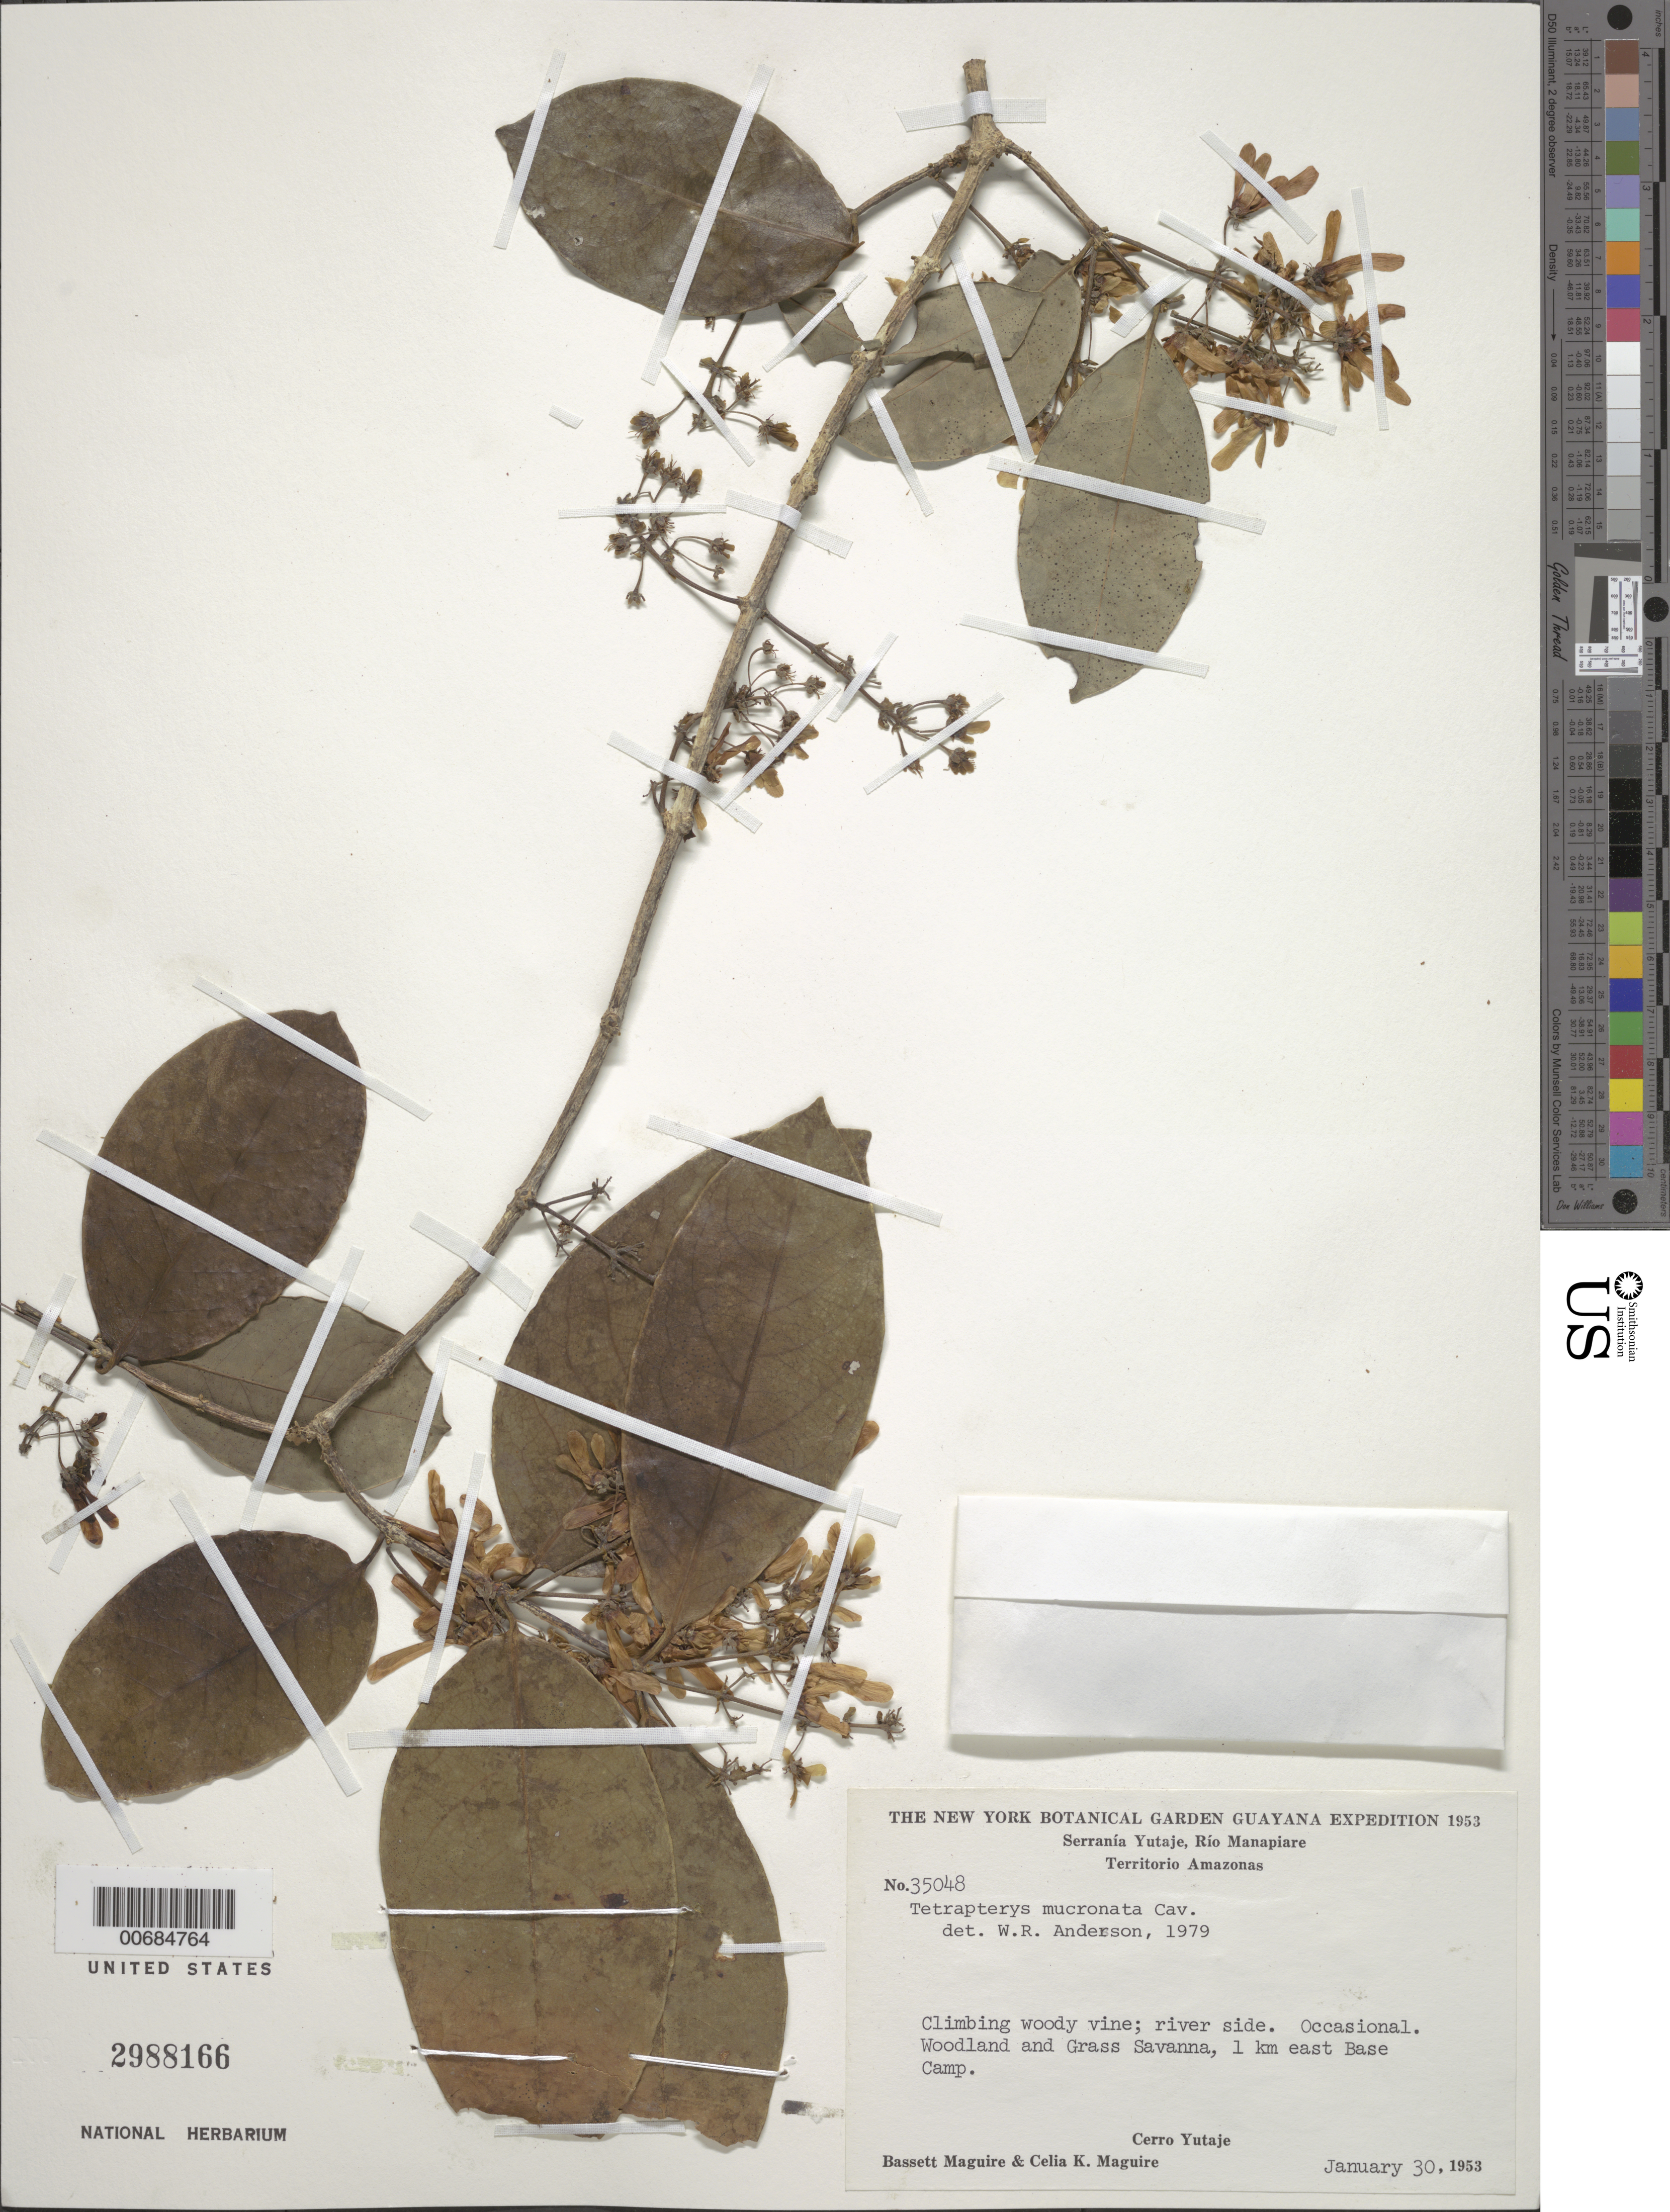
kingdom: Plantae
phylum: Tracheophyta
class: Magnoliopsida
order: Malpighiales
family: Malpighiaceae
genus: Tetrapterys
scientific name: Tetrapterys mucronata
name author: Cav.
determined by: Anderson, W. R., (MICH), University of Michigan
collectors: B. Maguire & C. K. Maguire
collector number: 35048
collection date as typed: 30-Jan-53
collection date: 1953-01-30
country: Venezuela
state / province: Amazonas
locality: Serranía Yutajé, Cerro Yutajé, 1 km E of Base Camp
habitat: River side; occasional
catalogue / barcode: US 2988166